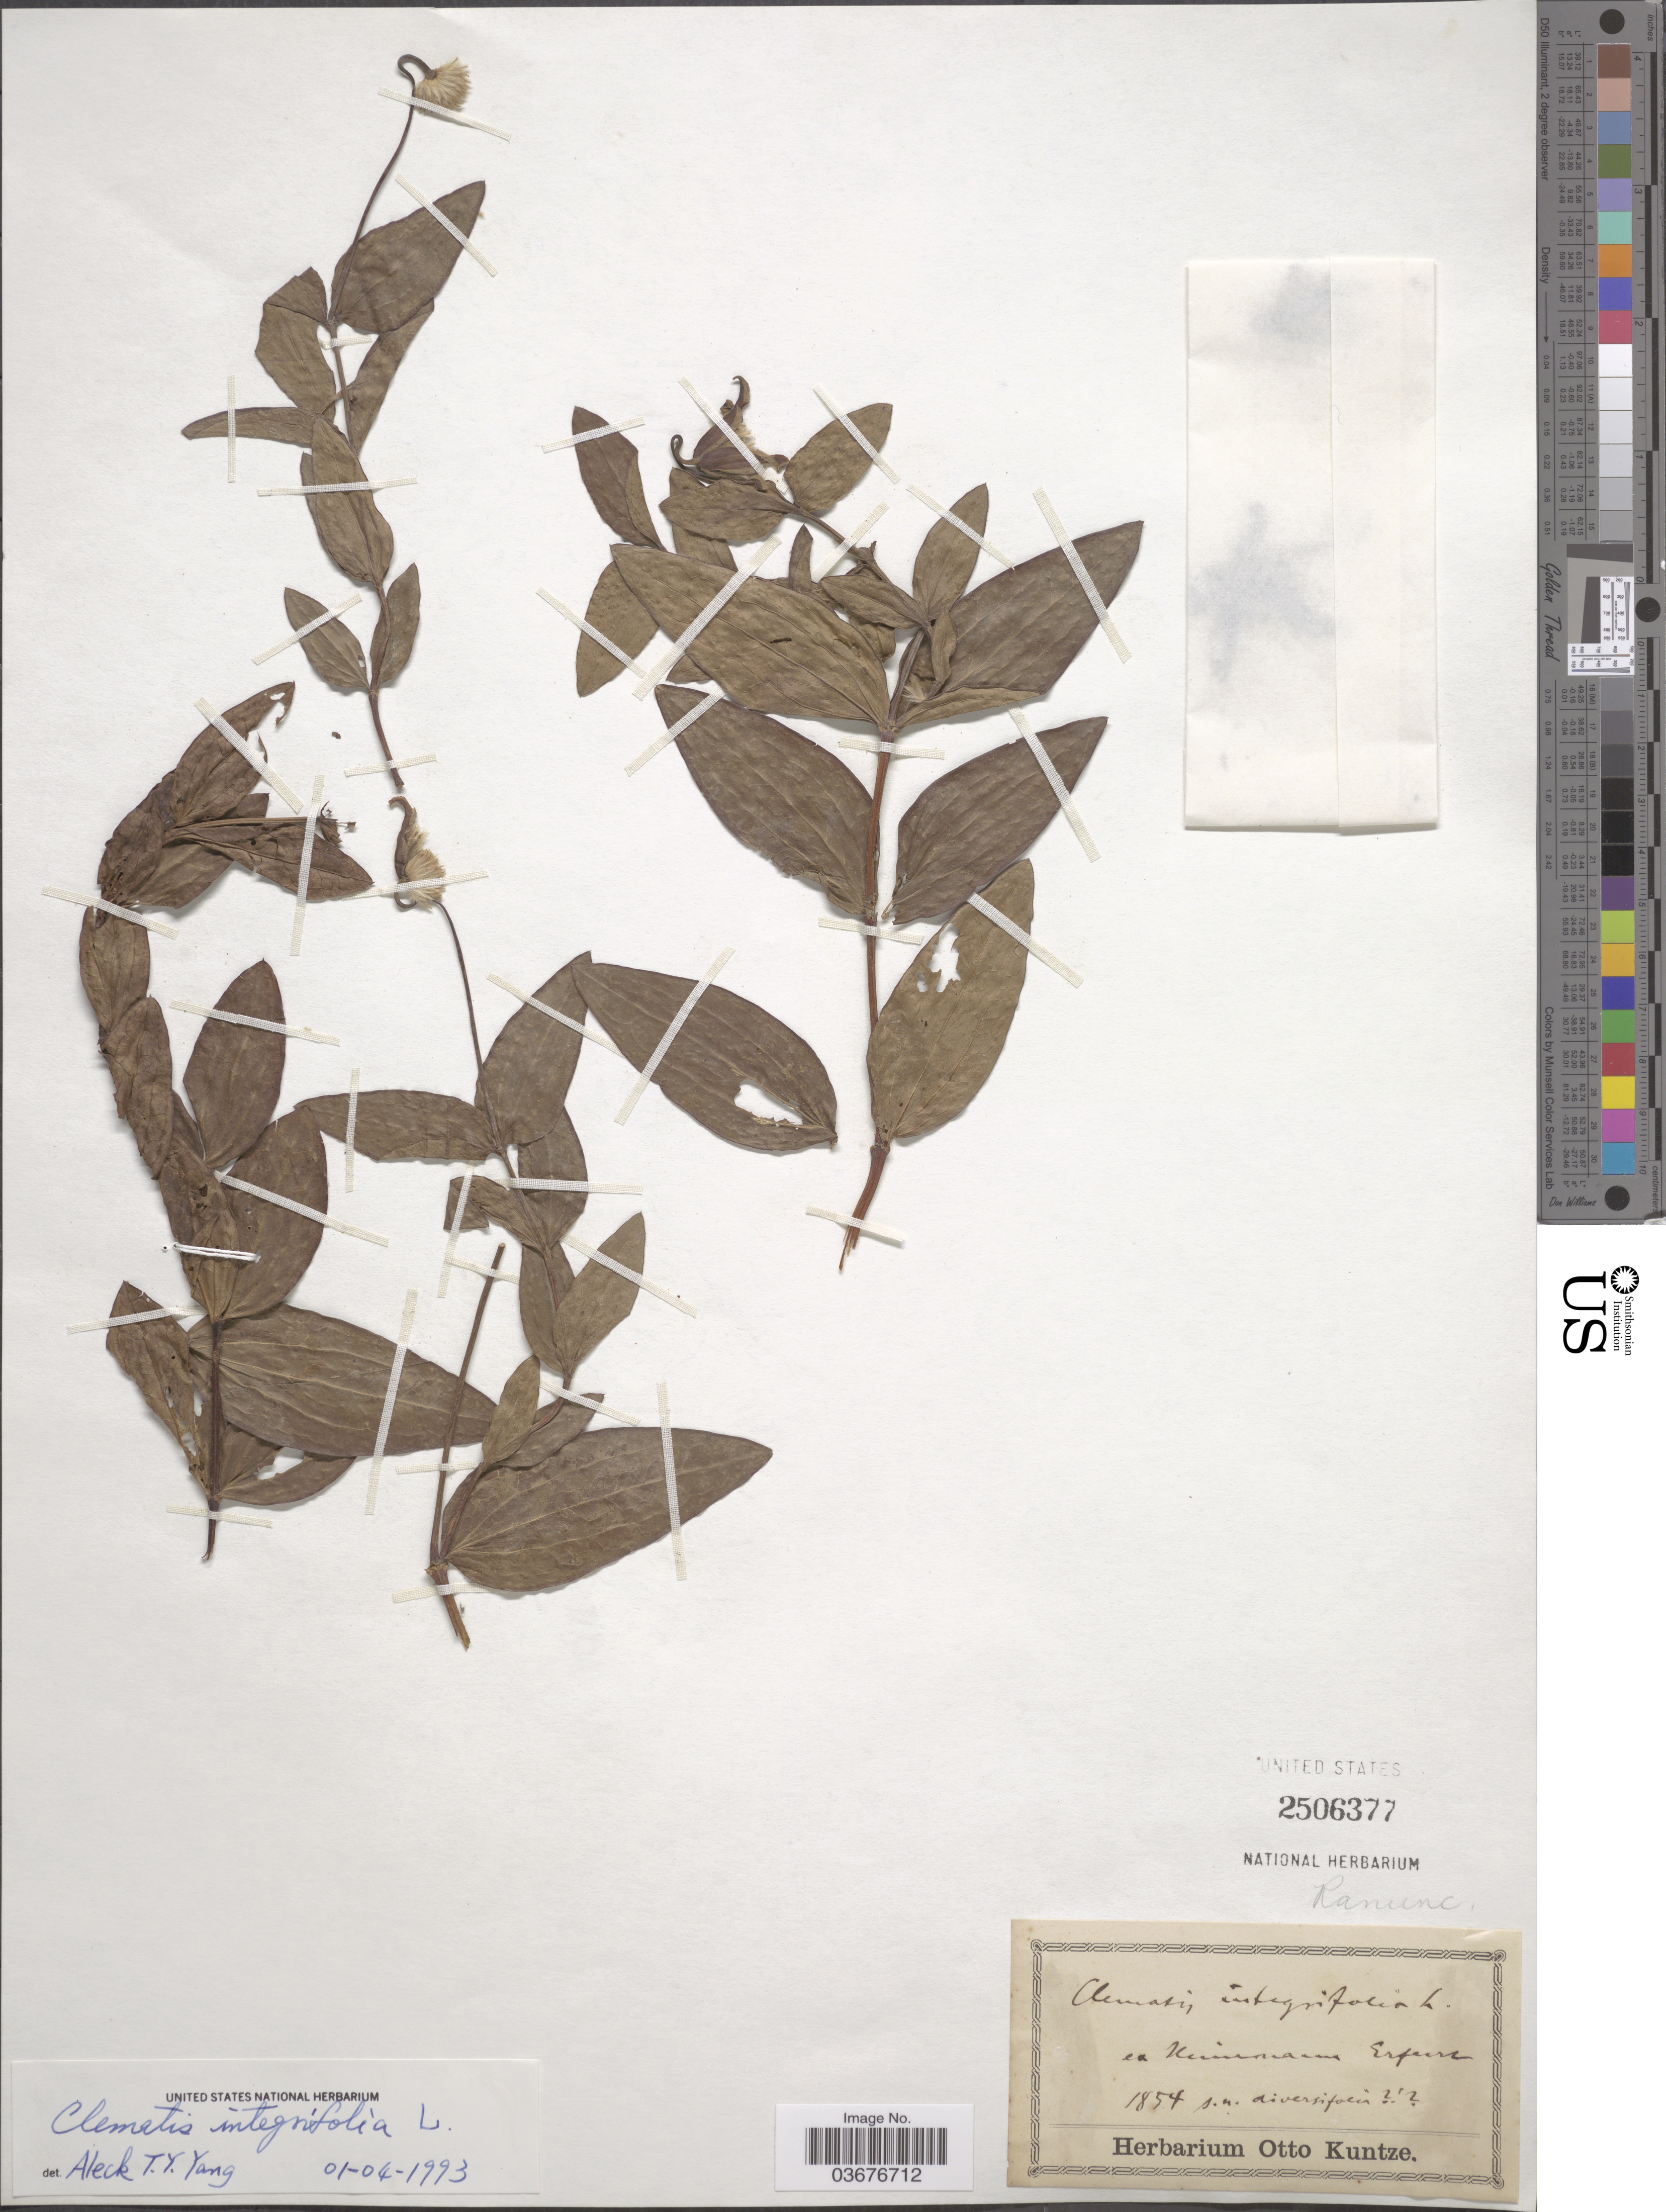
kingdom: Plantae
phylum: Tracheophyta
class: Magnoliopsida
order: Ranunculales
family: Ranunculaceae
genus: Clematis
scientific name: Clematis integrifolia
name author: L.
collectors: ex herb. Otto Kuntze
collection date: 1854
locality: ex Keiumann Erferre [interpreted]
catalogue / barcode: US 2506377